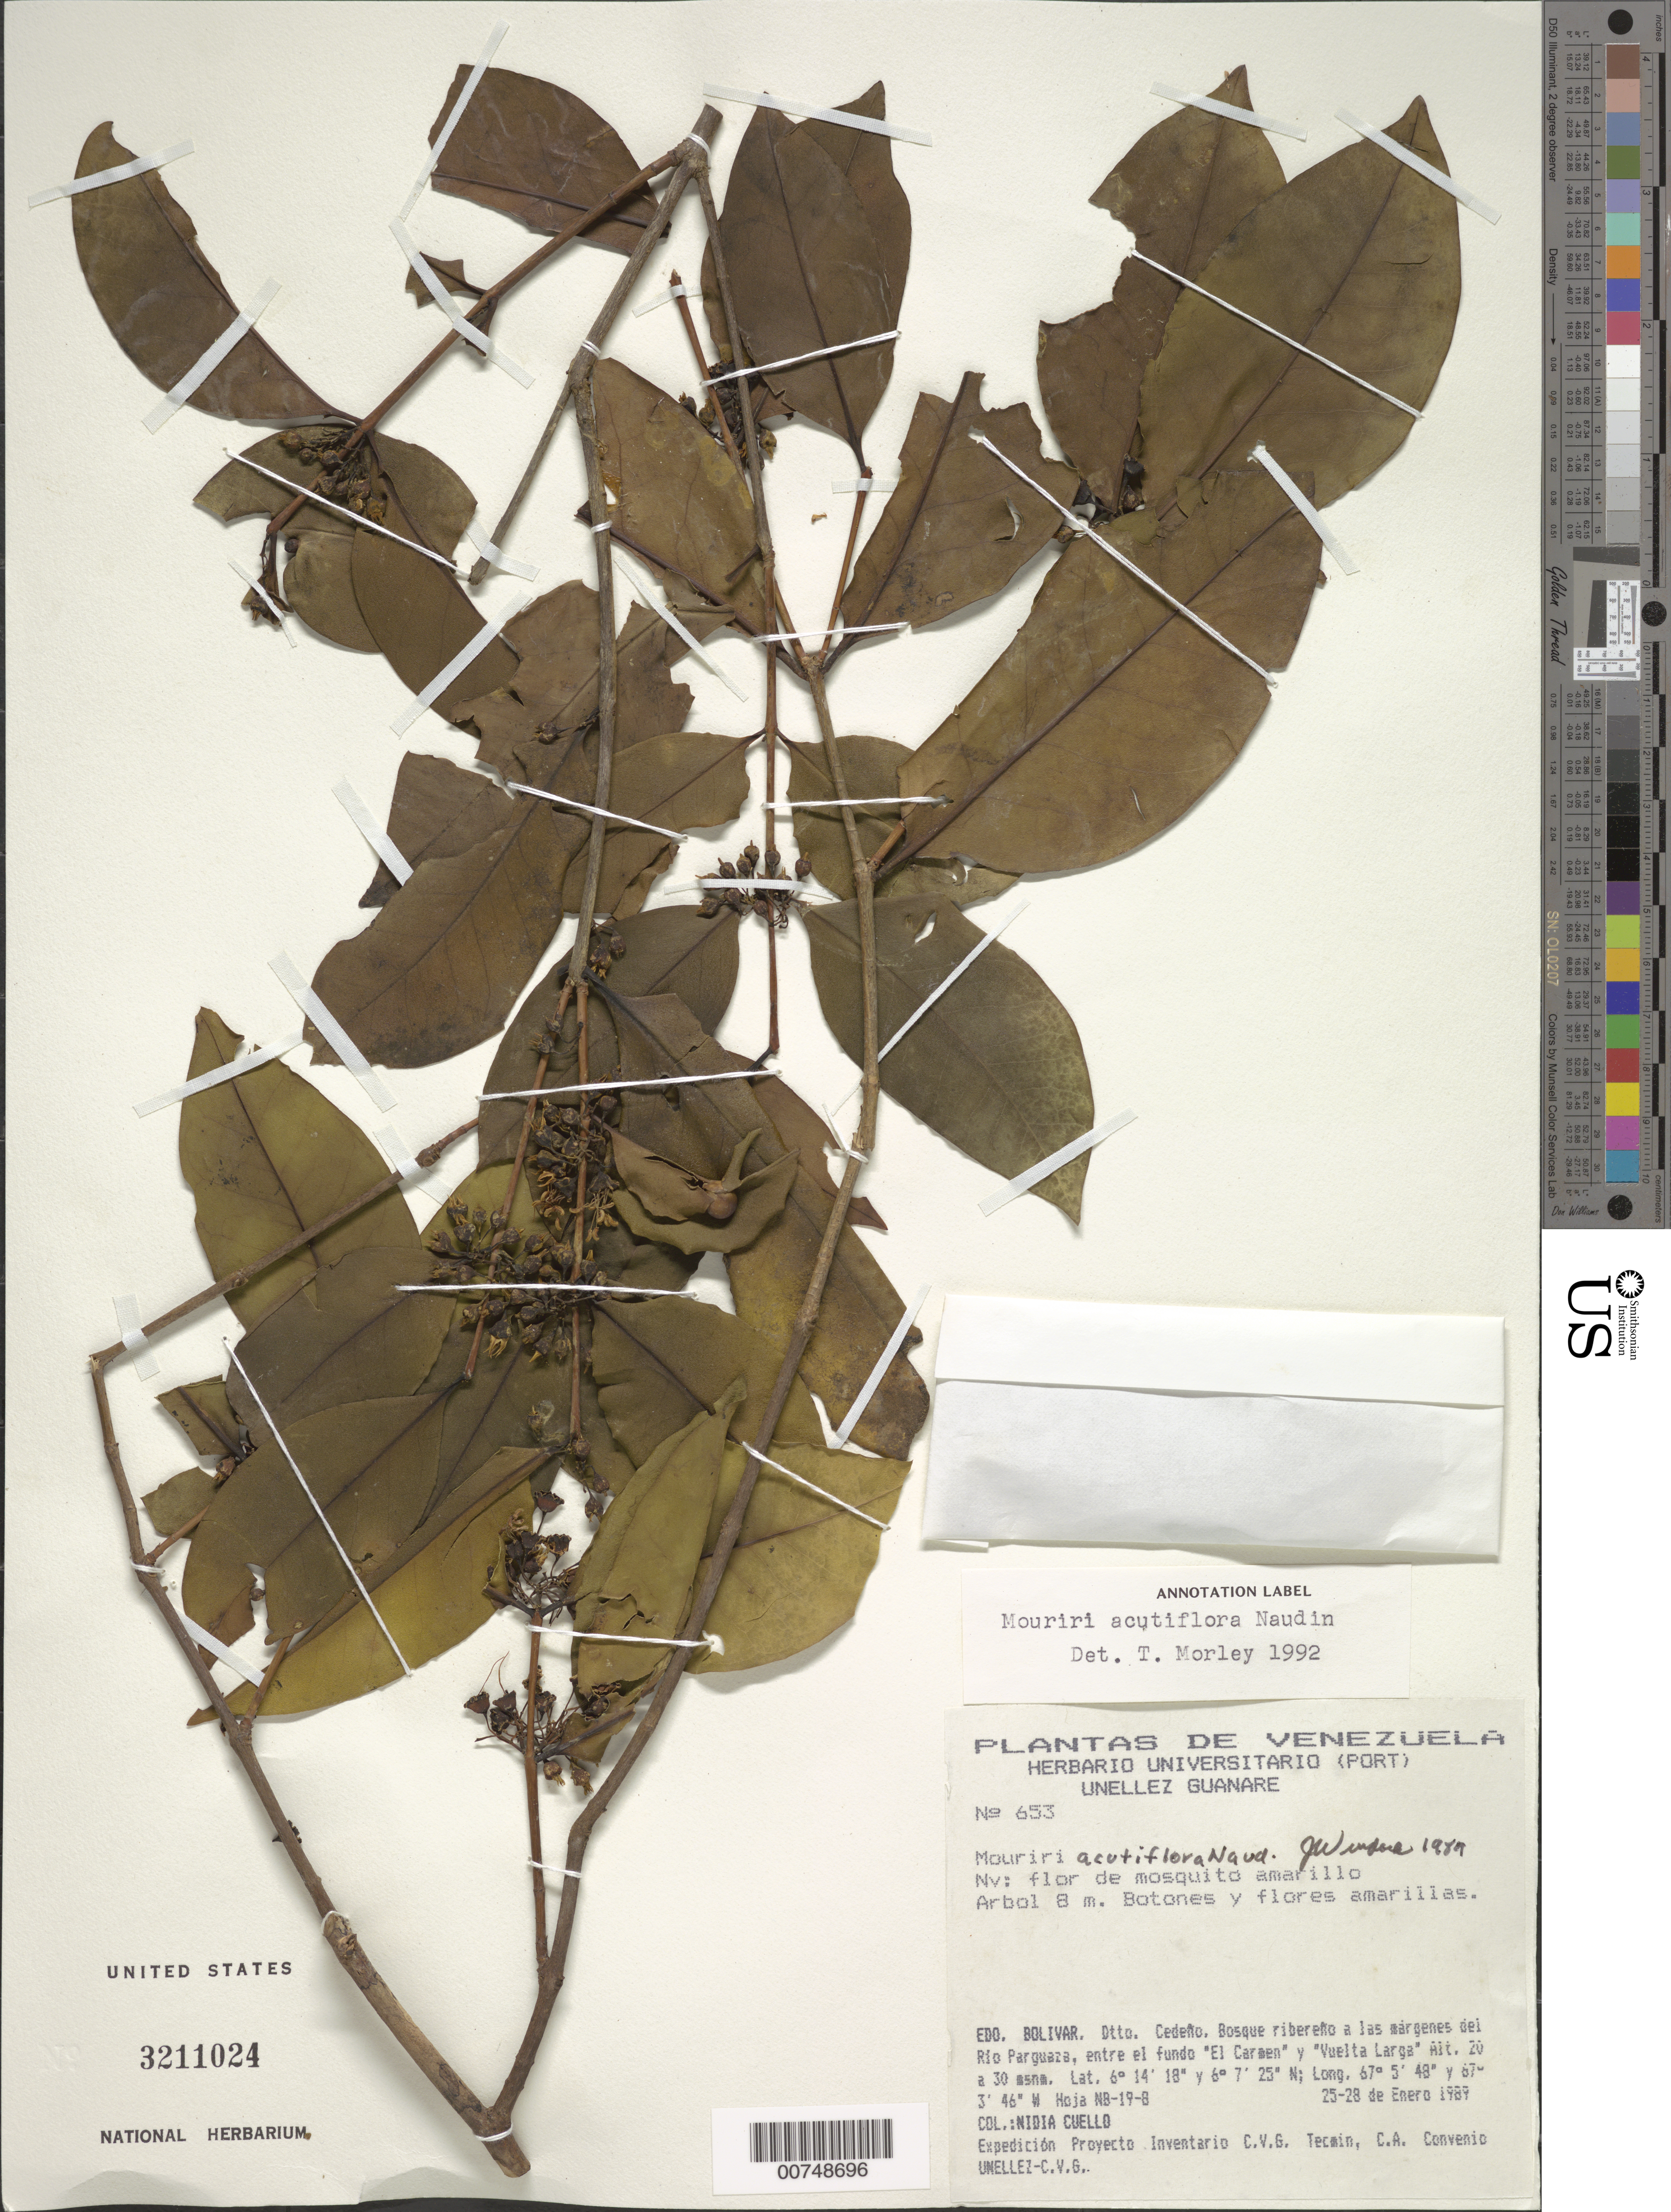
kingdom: Plantae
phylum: Tracheophyta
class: Magnoliopsida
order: Myrtales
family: Melastomataceae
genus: Mouriri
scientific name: Mouriri acutiflora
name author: Naudin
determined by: Morley, T.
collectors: N. L. Cuello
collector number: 653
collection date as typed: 25-Jan-89 to 28-Jan-89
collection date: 1989-01-25/1989-01-28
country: Venezuela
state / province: Bolívar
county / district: Cedeño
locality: Rio Parguaza, entre el fundo 'El Carmen' y 'Vuelta Larga'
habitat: Bosque ribereno a la margens del rio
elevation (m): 20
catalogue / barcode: US 3211024